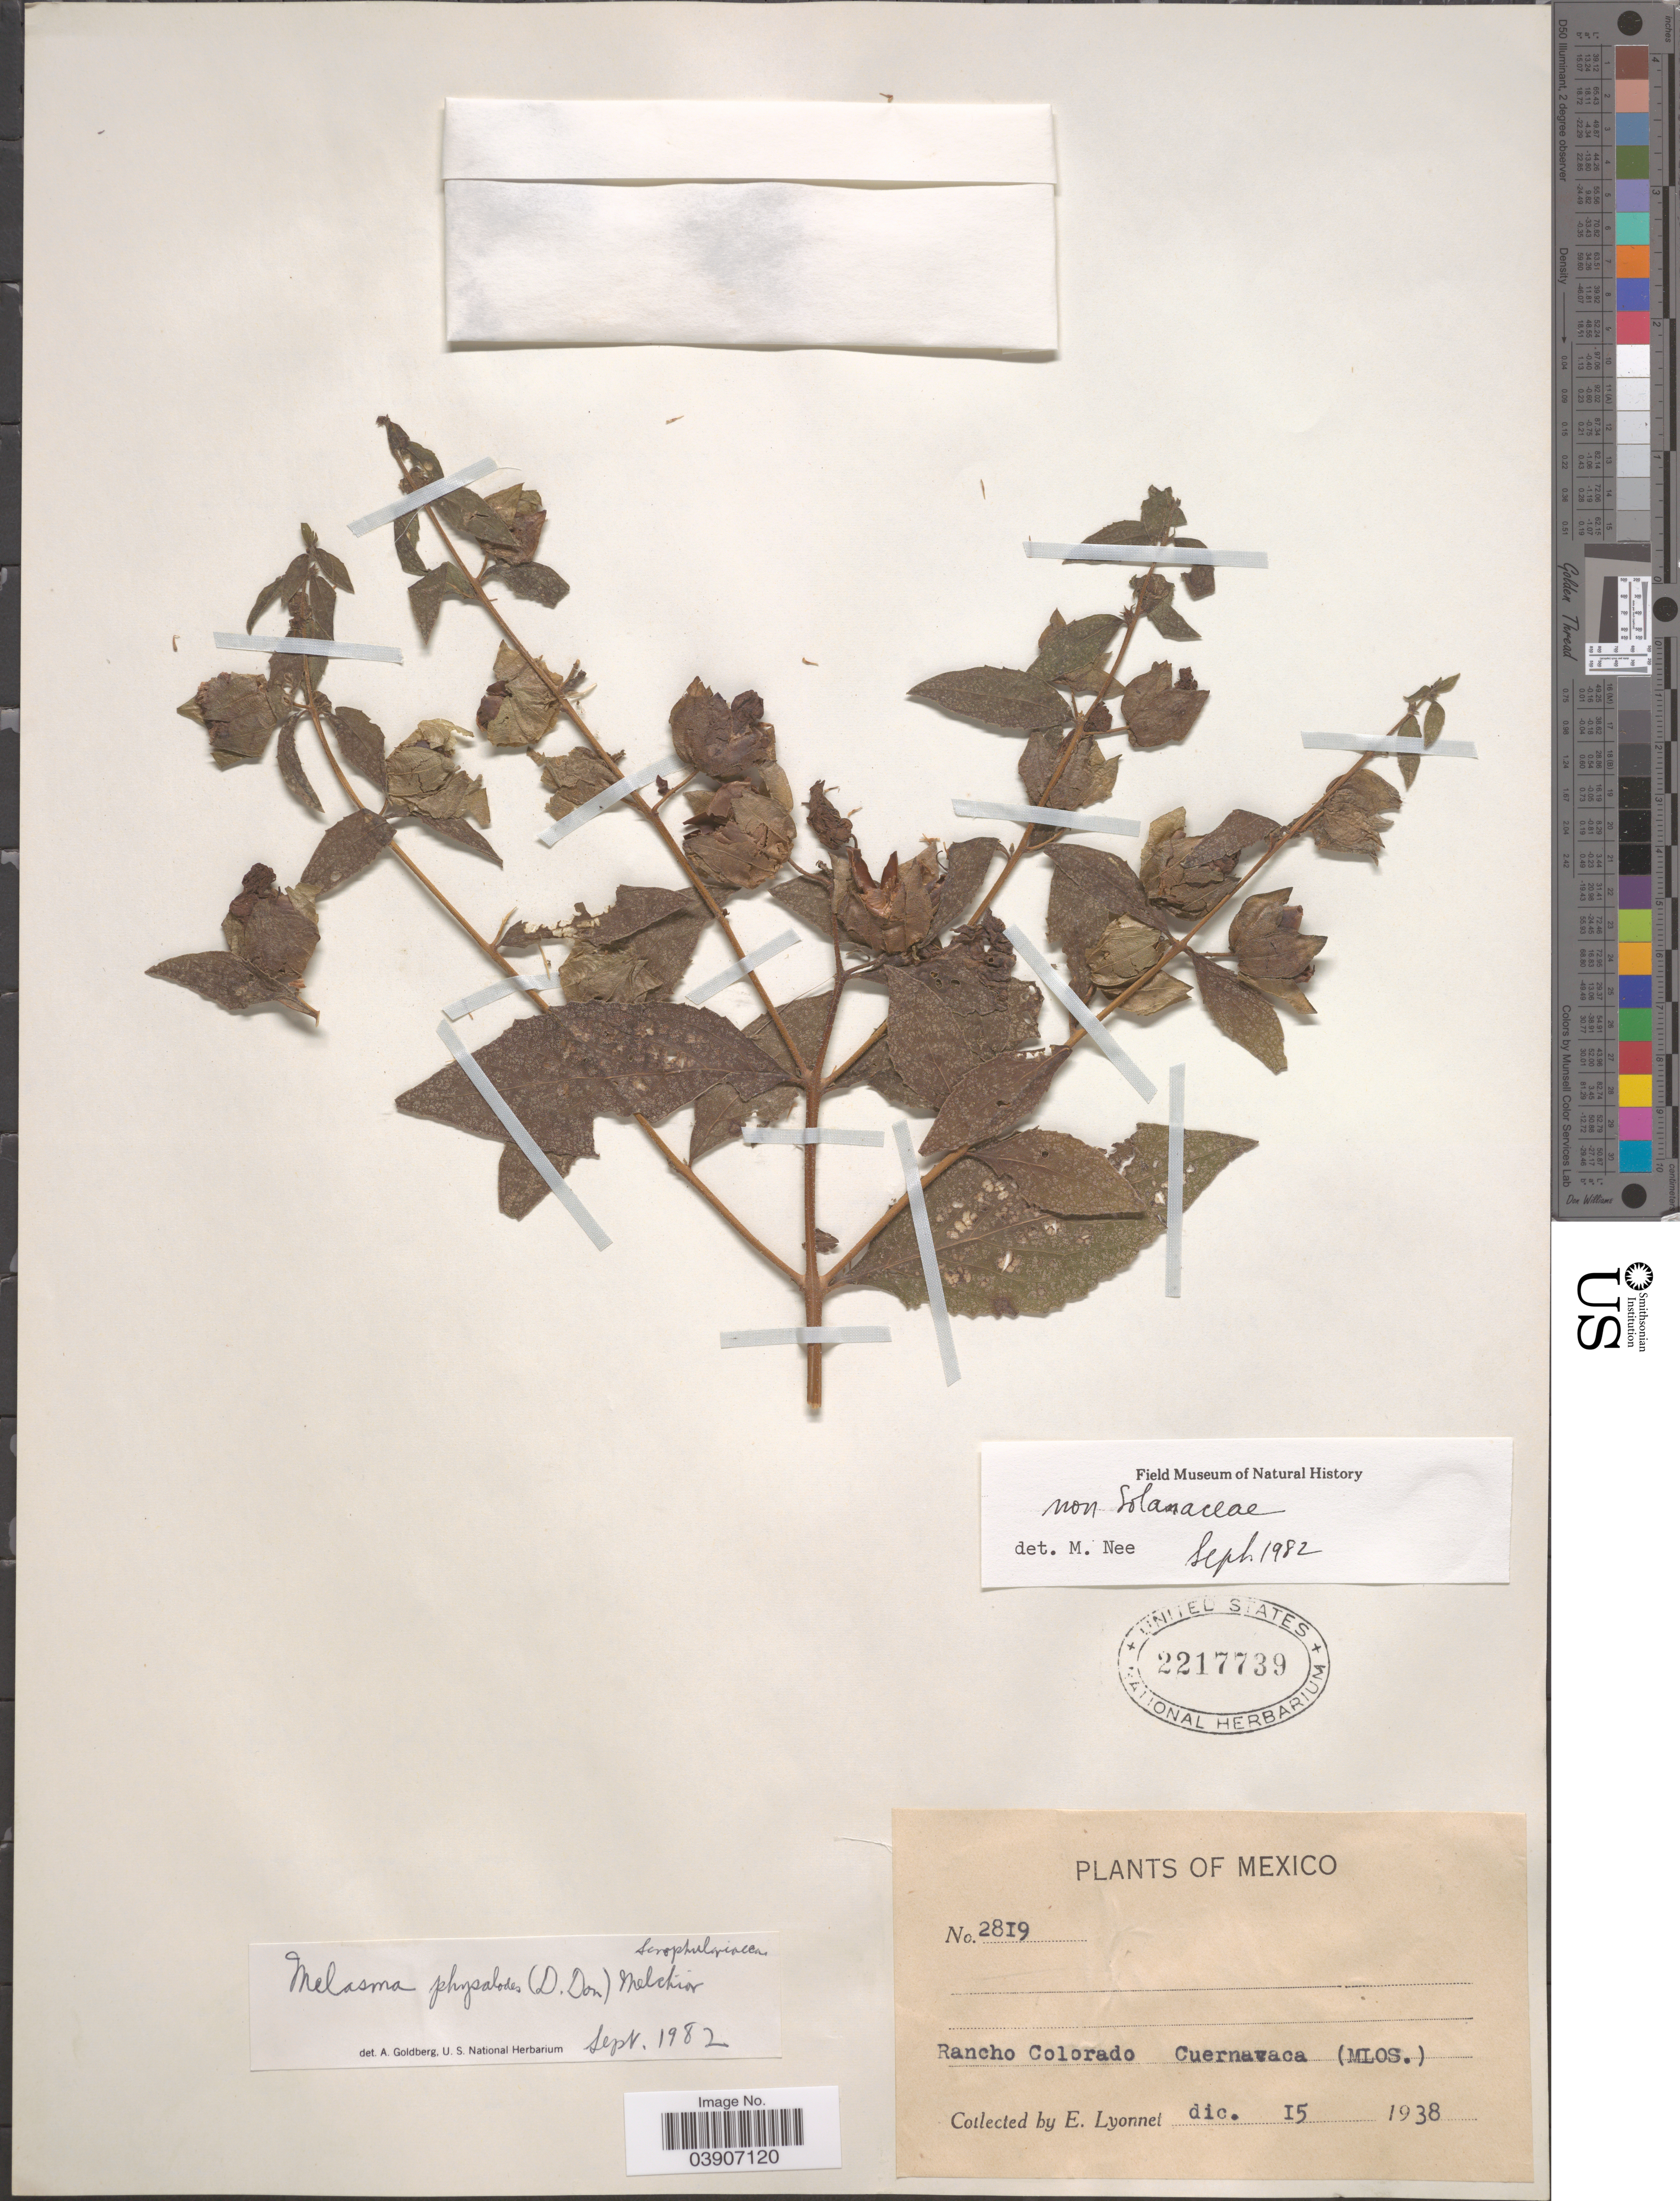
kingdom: Plantae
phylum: Tracheophyta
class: Magnoliopsida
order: Lamiales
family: Orobanchaceae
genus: Melasma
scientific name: Melasma physalodes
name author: (D. Don) Melch.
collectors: E. Lyonnet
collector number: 2819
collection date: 1938-12-15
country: Mexico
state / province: Morelos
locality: Rancho Colorado Cuernavaca.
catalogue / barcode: US 2217739